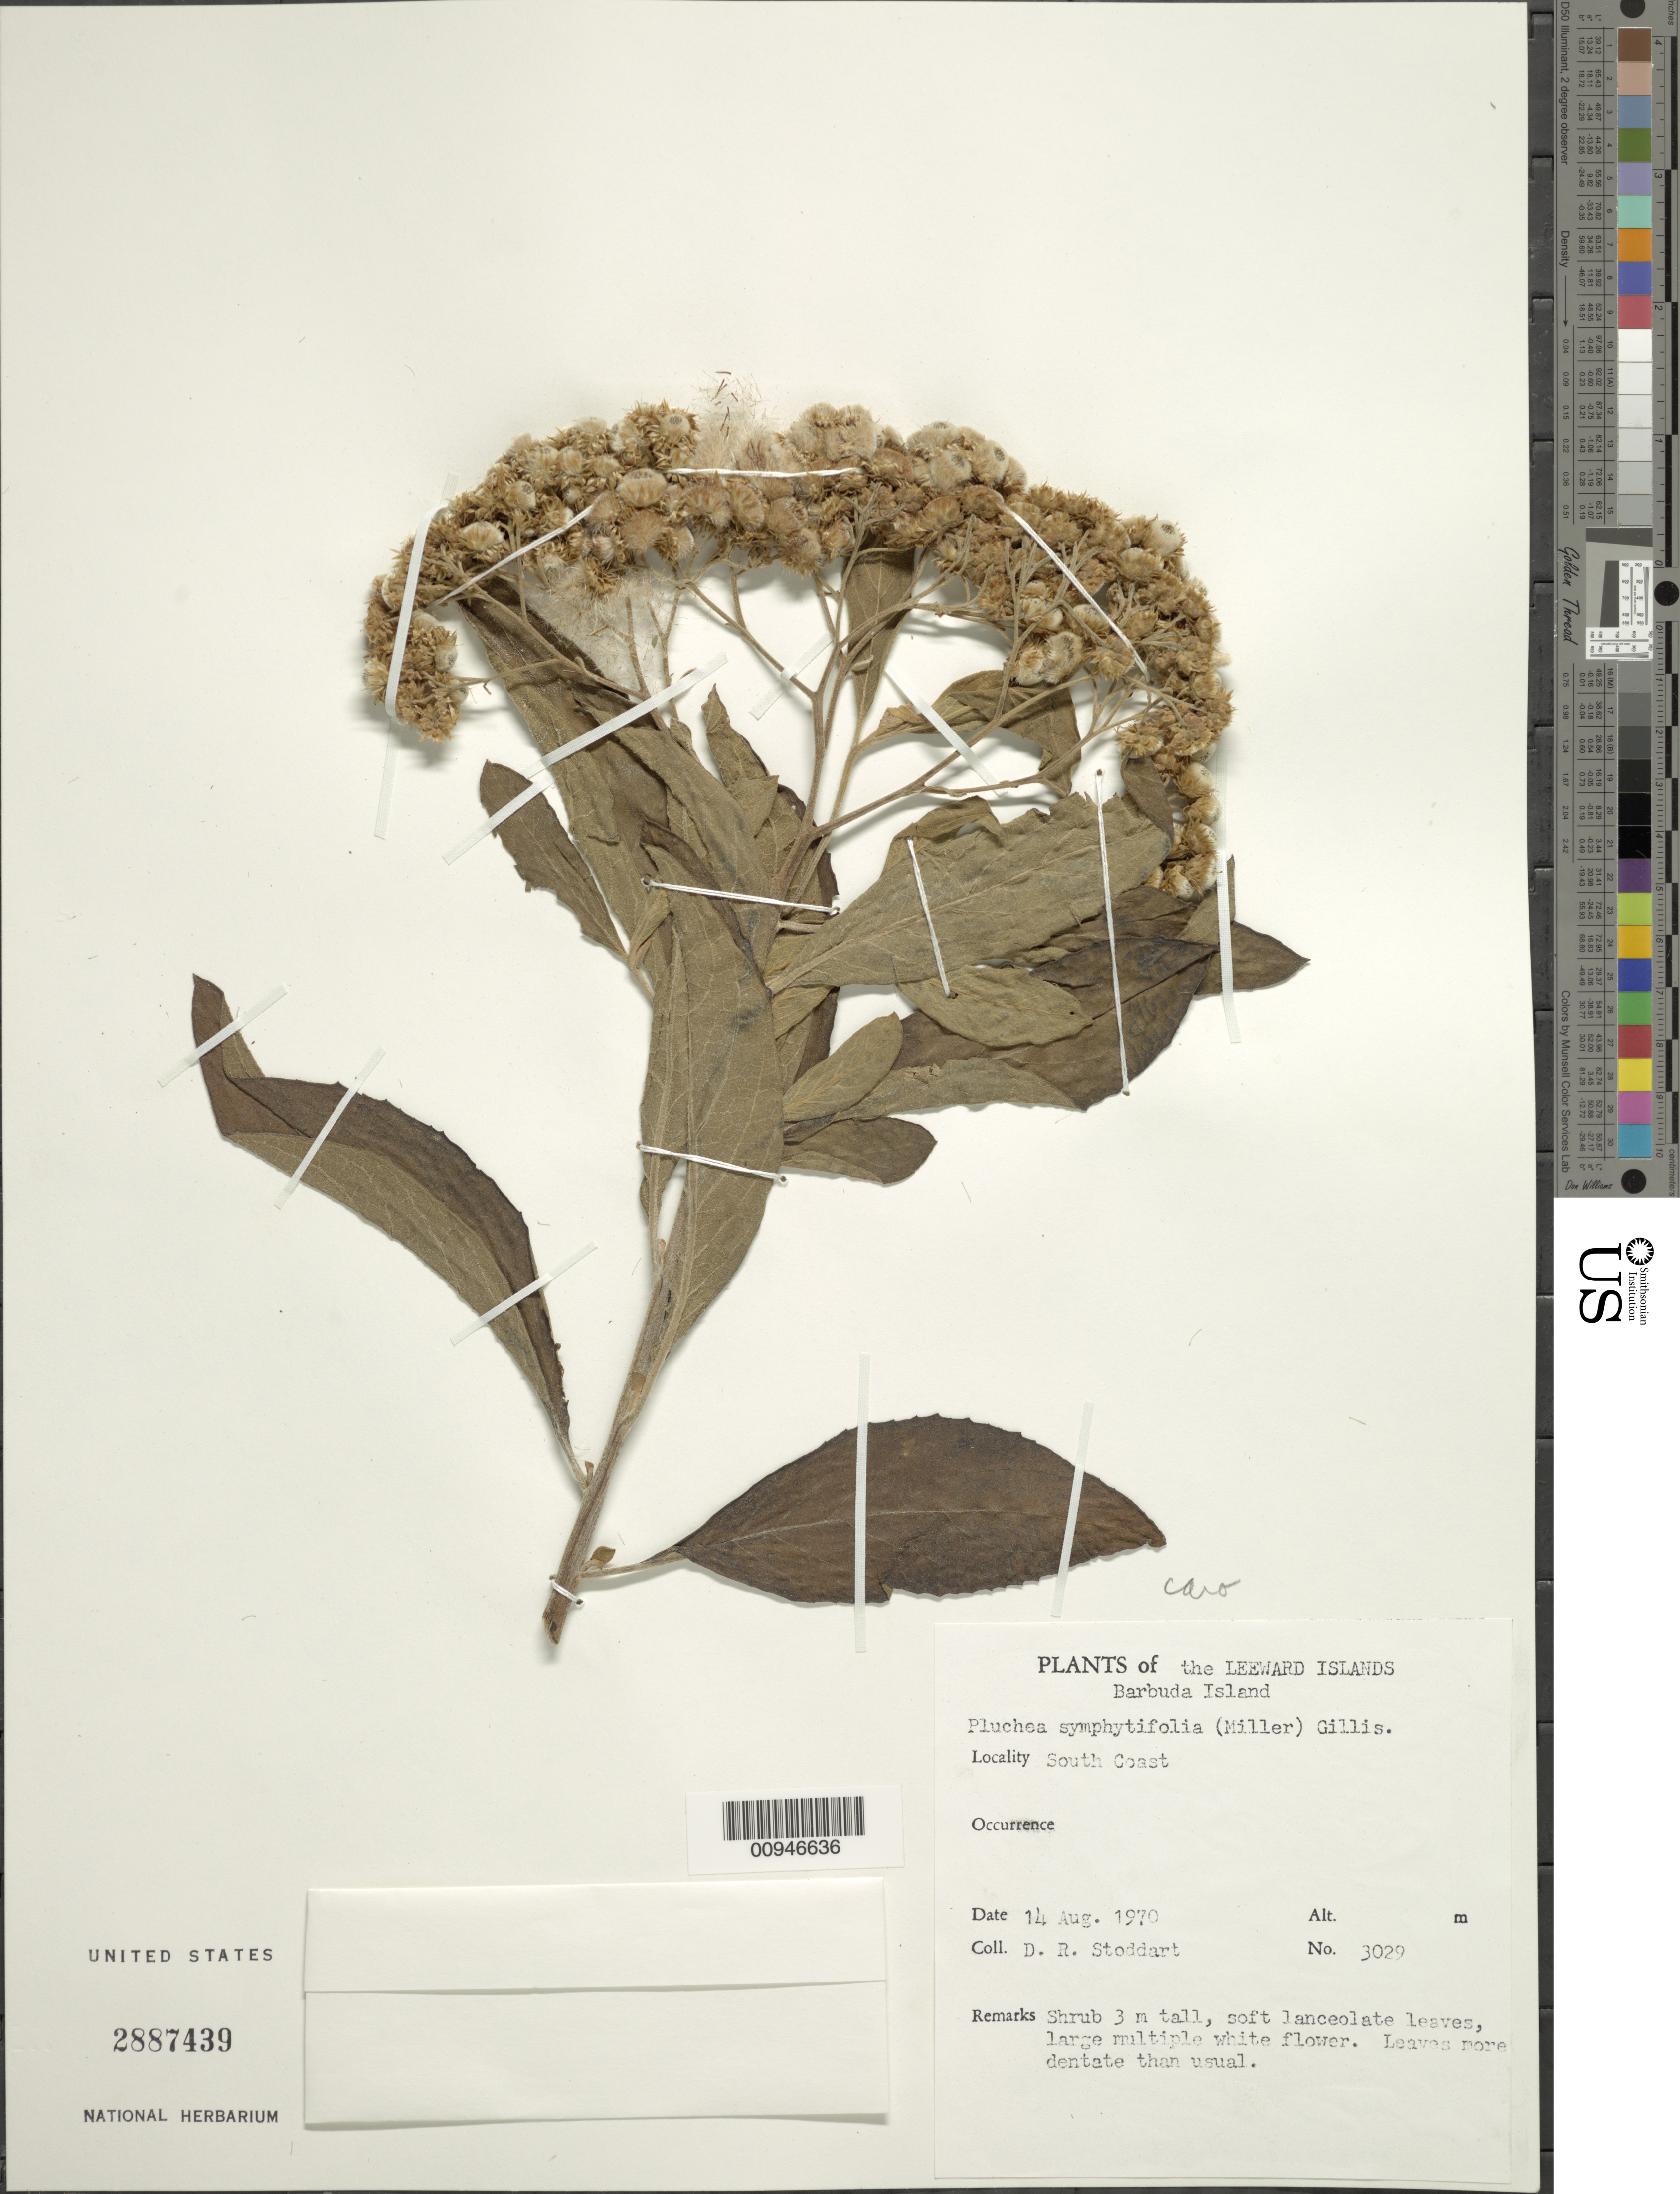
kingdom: Plantae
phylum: Tracheophyta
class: Magnoliopsida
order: Asterales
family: Asteraceae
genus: Pluchea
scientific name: Pluchea carolinensis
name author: (Jacq.) D. Don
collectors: D. R. Stoddart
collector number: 3029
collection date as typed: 14 Aug 1970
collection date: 1970-08-14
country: Antigua and Barbuda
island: Barbuda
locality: South coast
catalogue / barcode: US 2887439